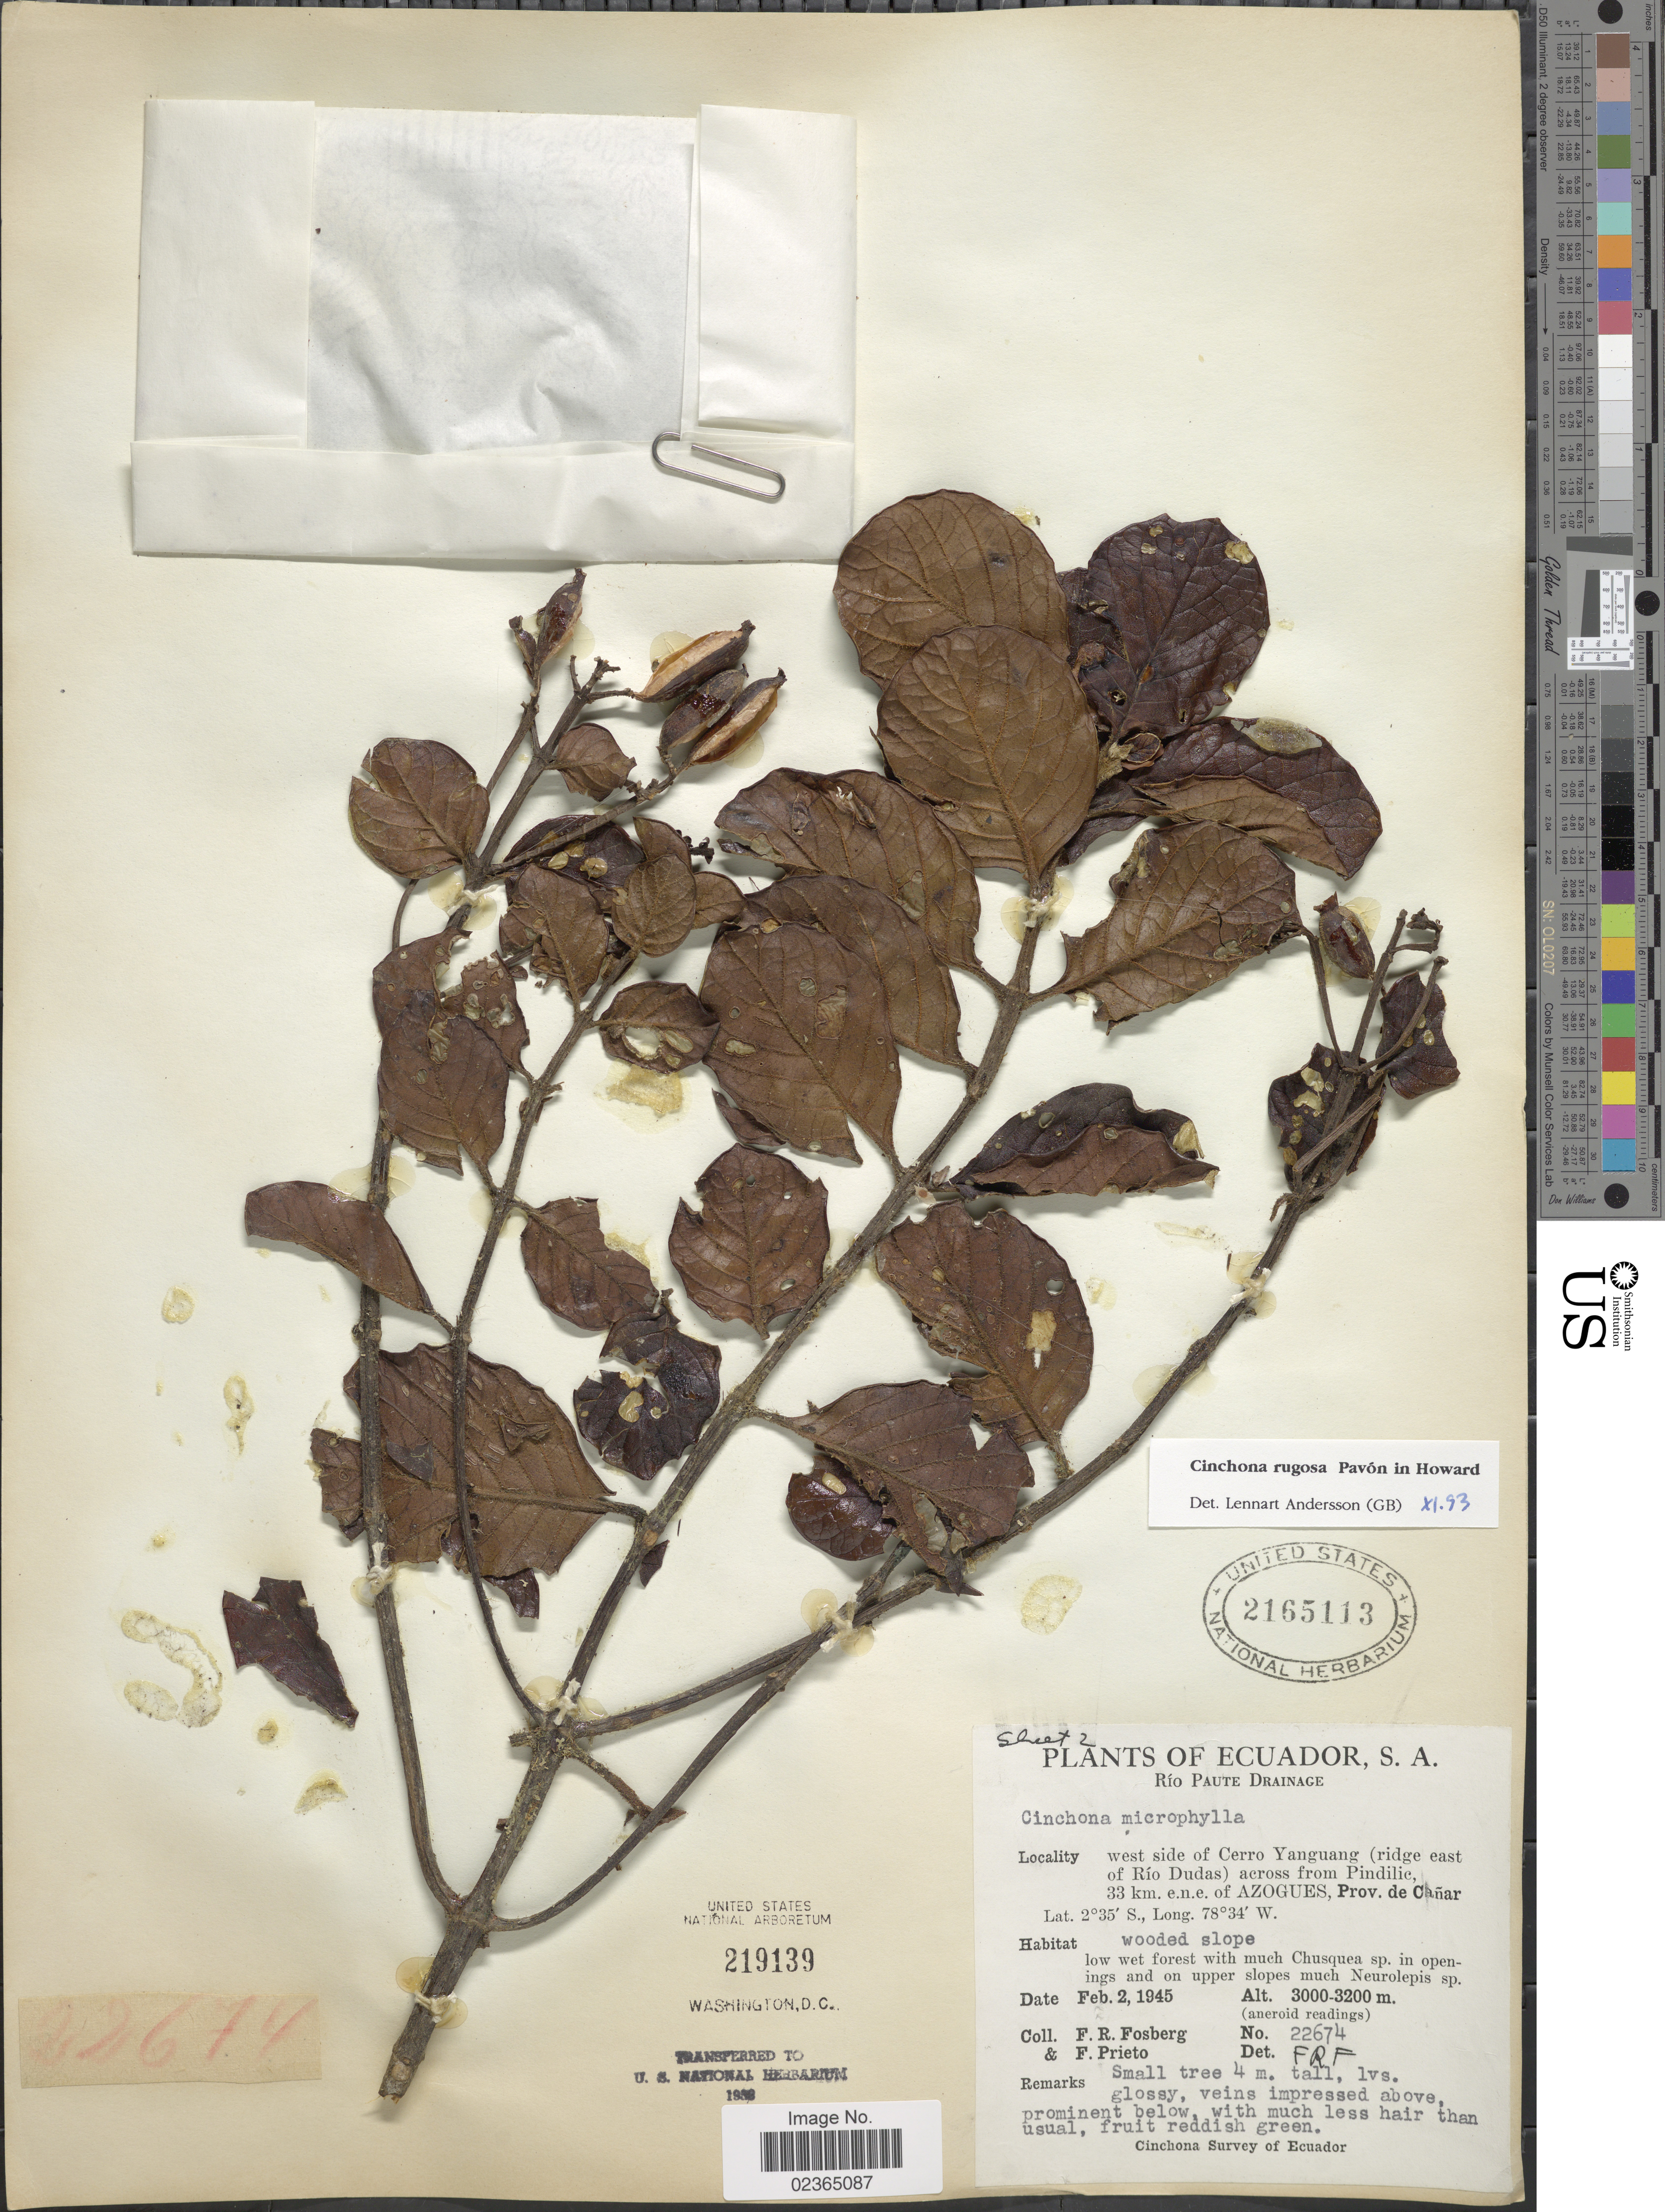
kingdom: Plantae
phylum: Tracheophyta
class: Magnoliopsida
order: Gentianales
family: Rubiaceae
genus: Cinchona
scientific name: Cinchona rugosa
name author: Pav.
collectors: F. R. Fosberg & F. Prieto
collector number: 22674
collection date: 1945-02-02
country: Ecuador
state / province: Cañar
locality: Río Paute Drainage. west side of Cerro Yanguang (ridge east of Río Dudas) across from Pindilic, 33 km. e.n.e. of Azogues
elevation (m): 3000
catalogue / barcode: US 2165113